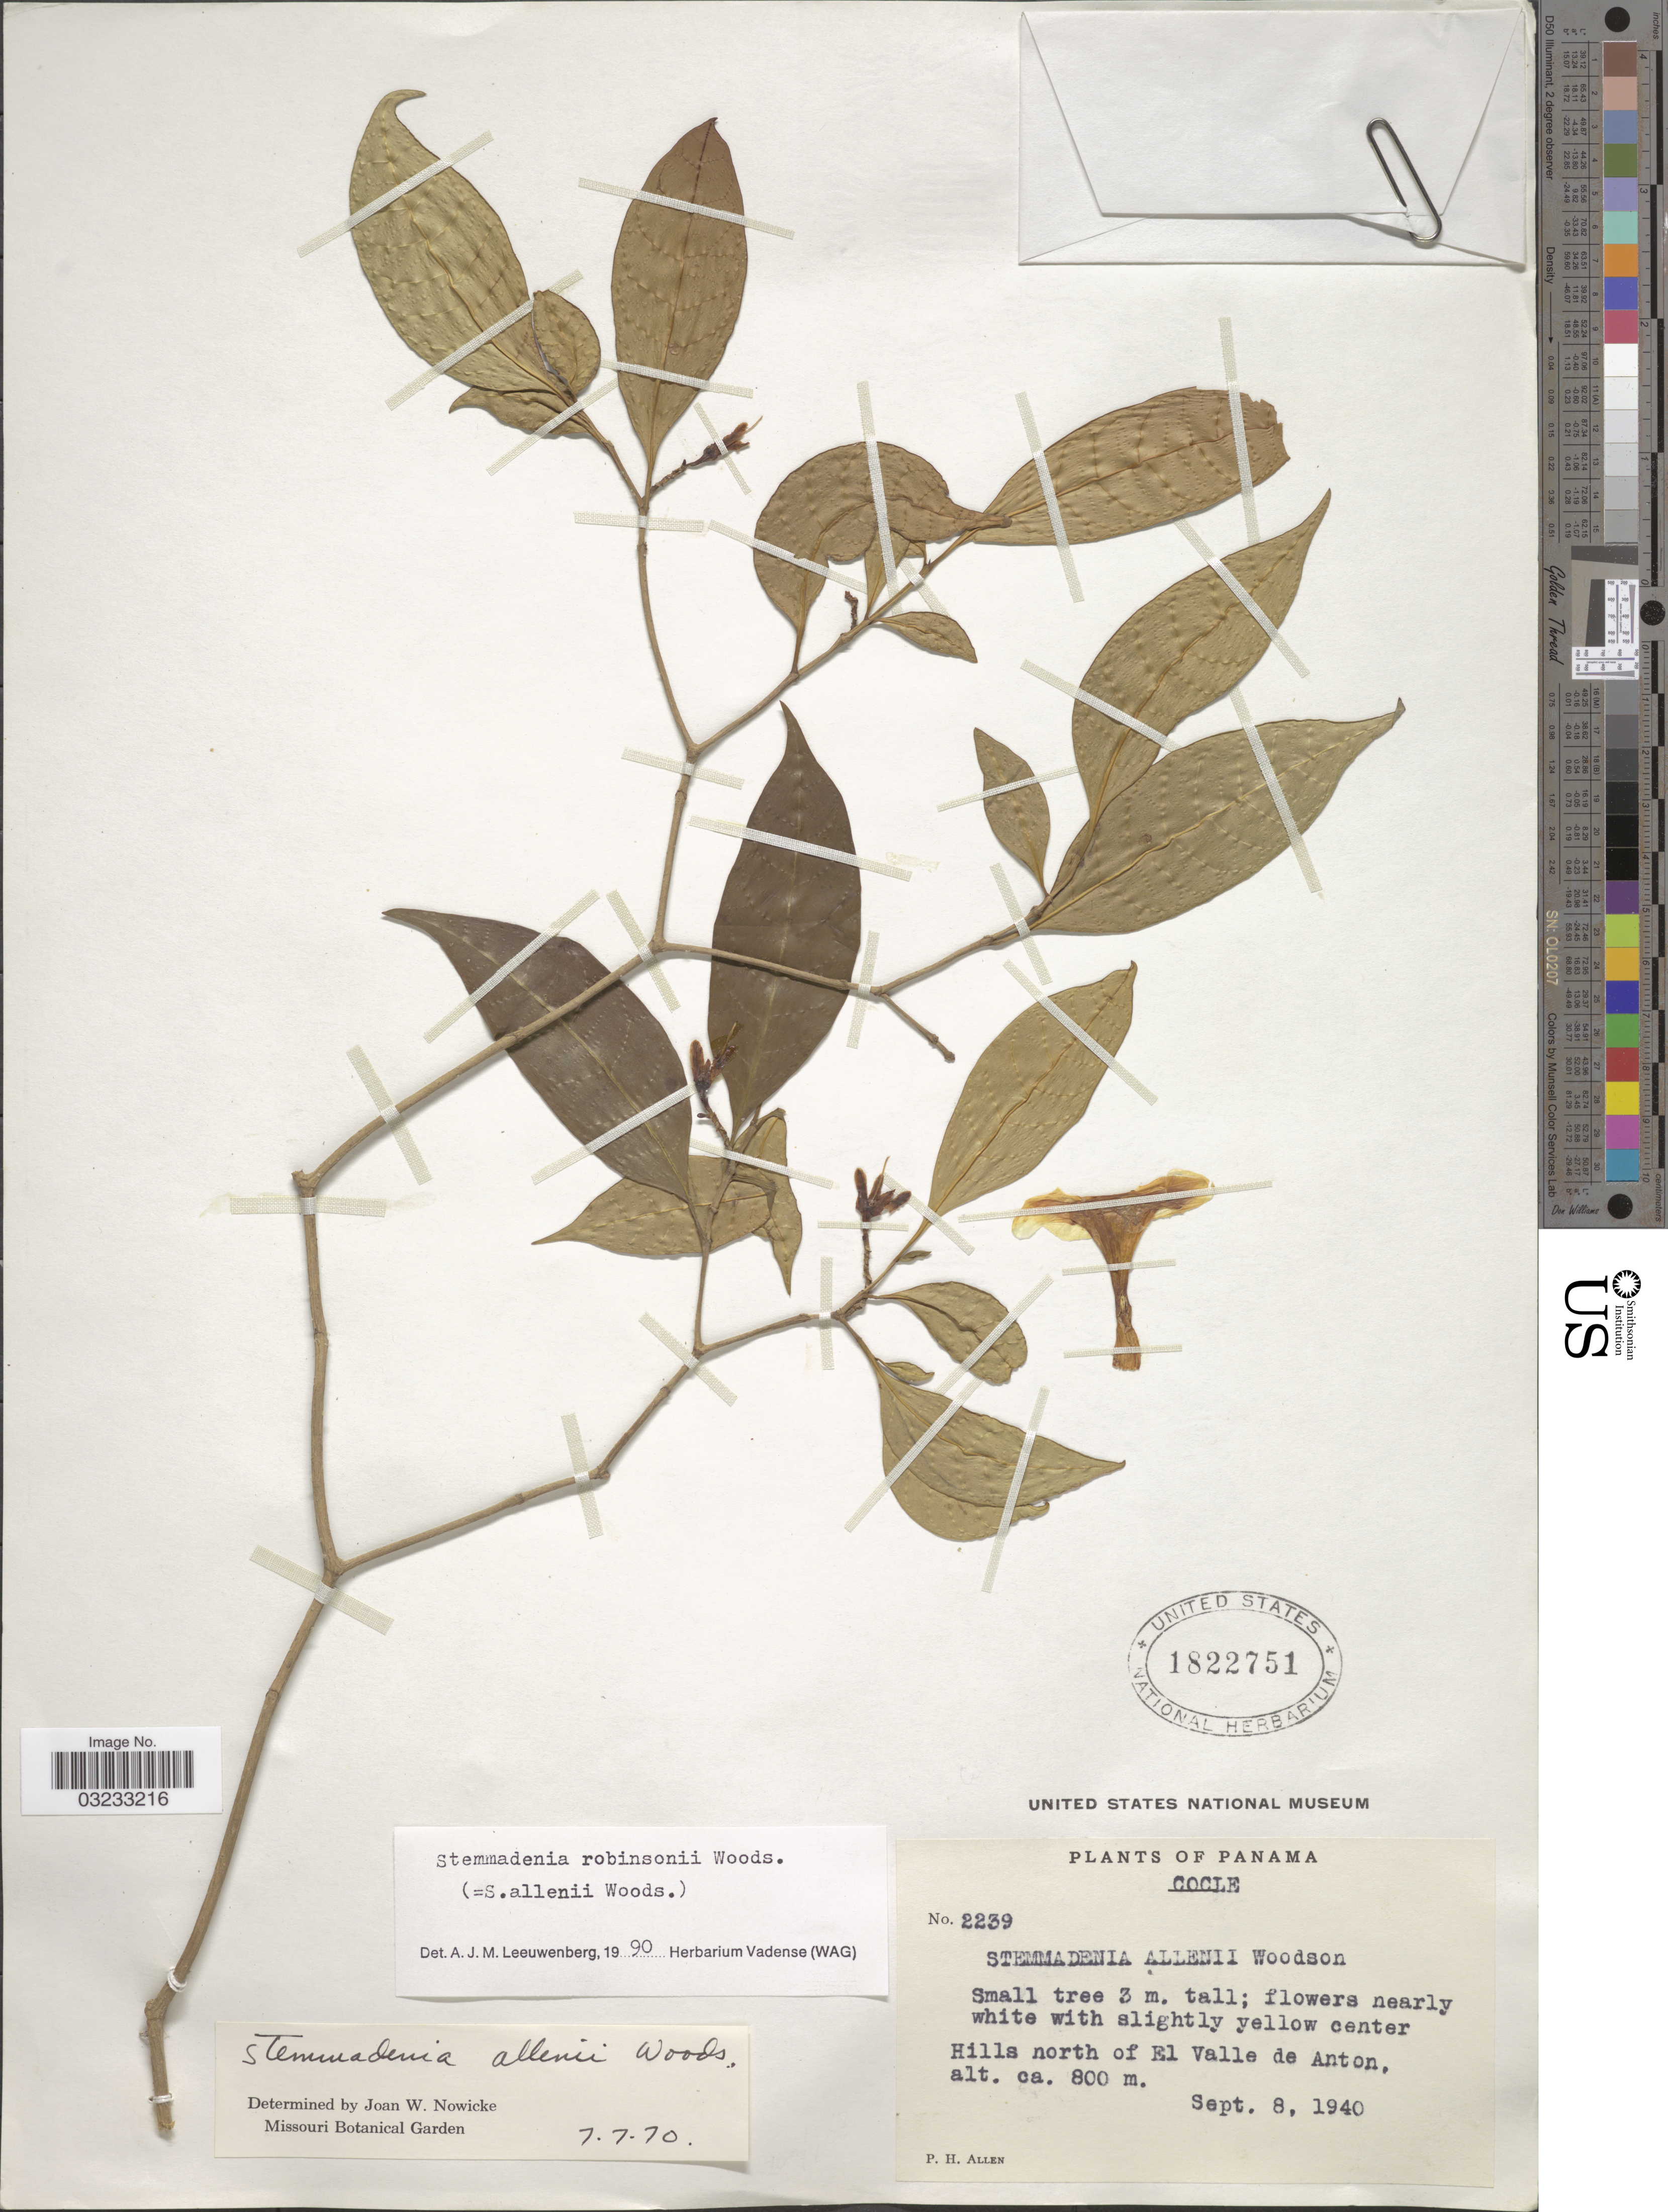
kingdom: Plantae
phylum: Tracheophyta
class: Magnoliopsida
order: Gentianales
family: Apocynaceae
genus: Stemmadenia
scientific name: Stemmadenia robinsonii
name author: Woodson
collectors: P. H. Allen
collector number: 2239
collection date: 1940-09-08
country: Panama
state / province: Coclé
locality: Hills north of El Valle de Anton.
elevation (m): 800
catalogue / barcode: US 1822751